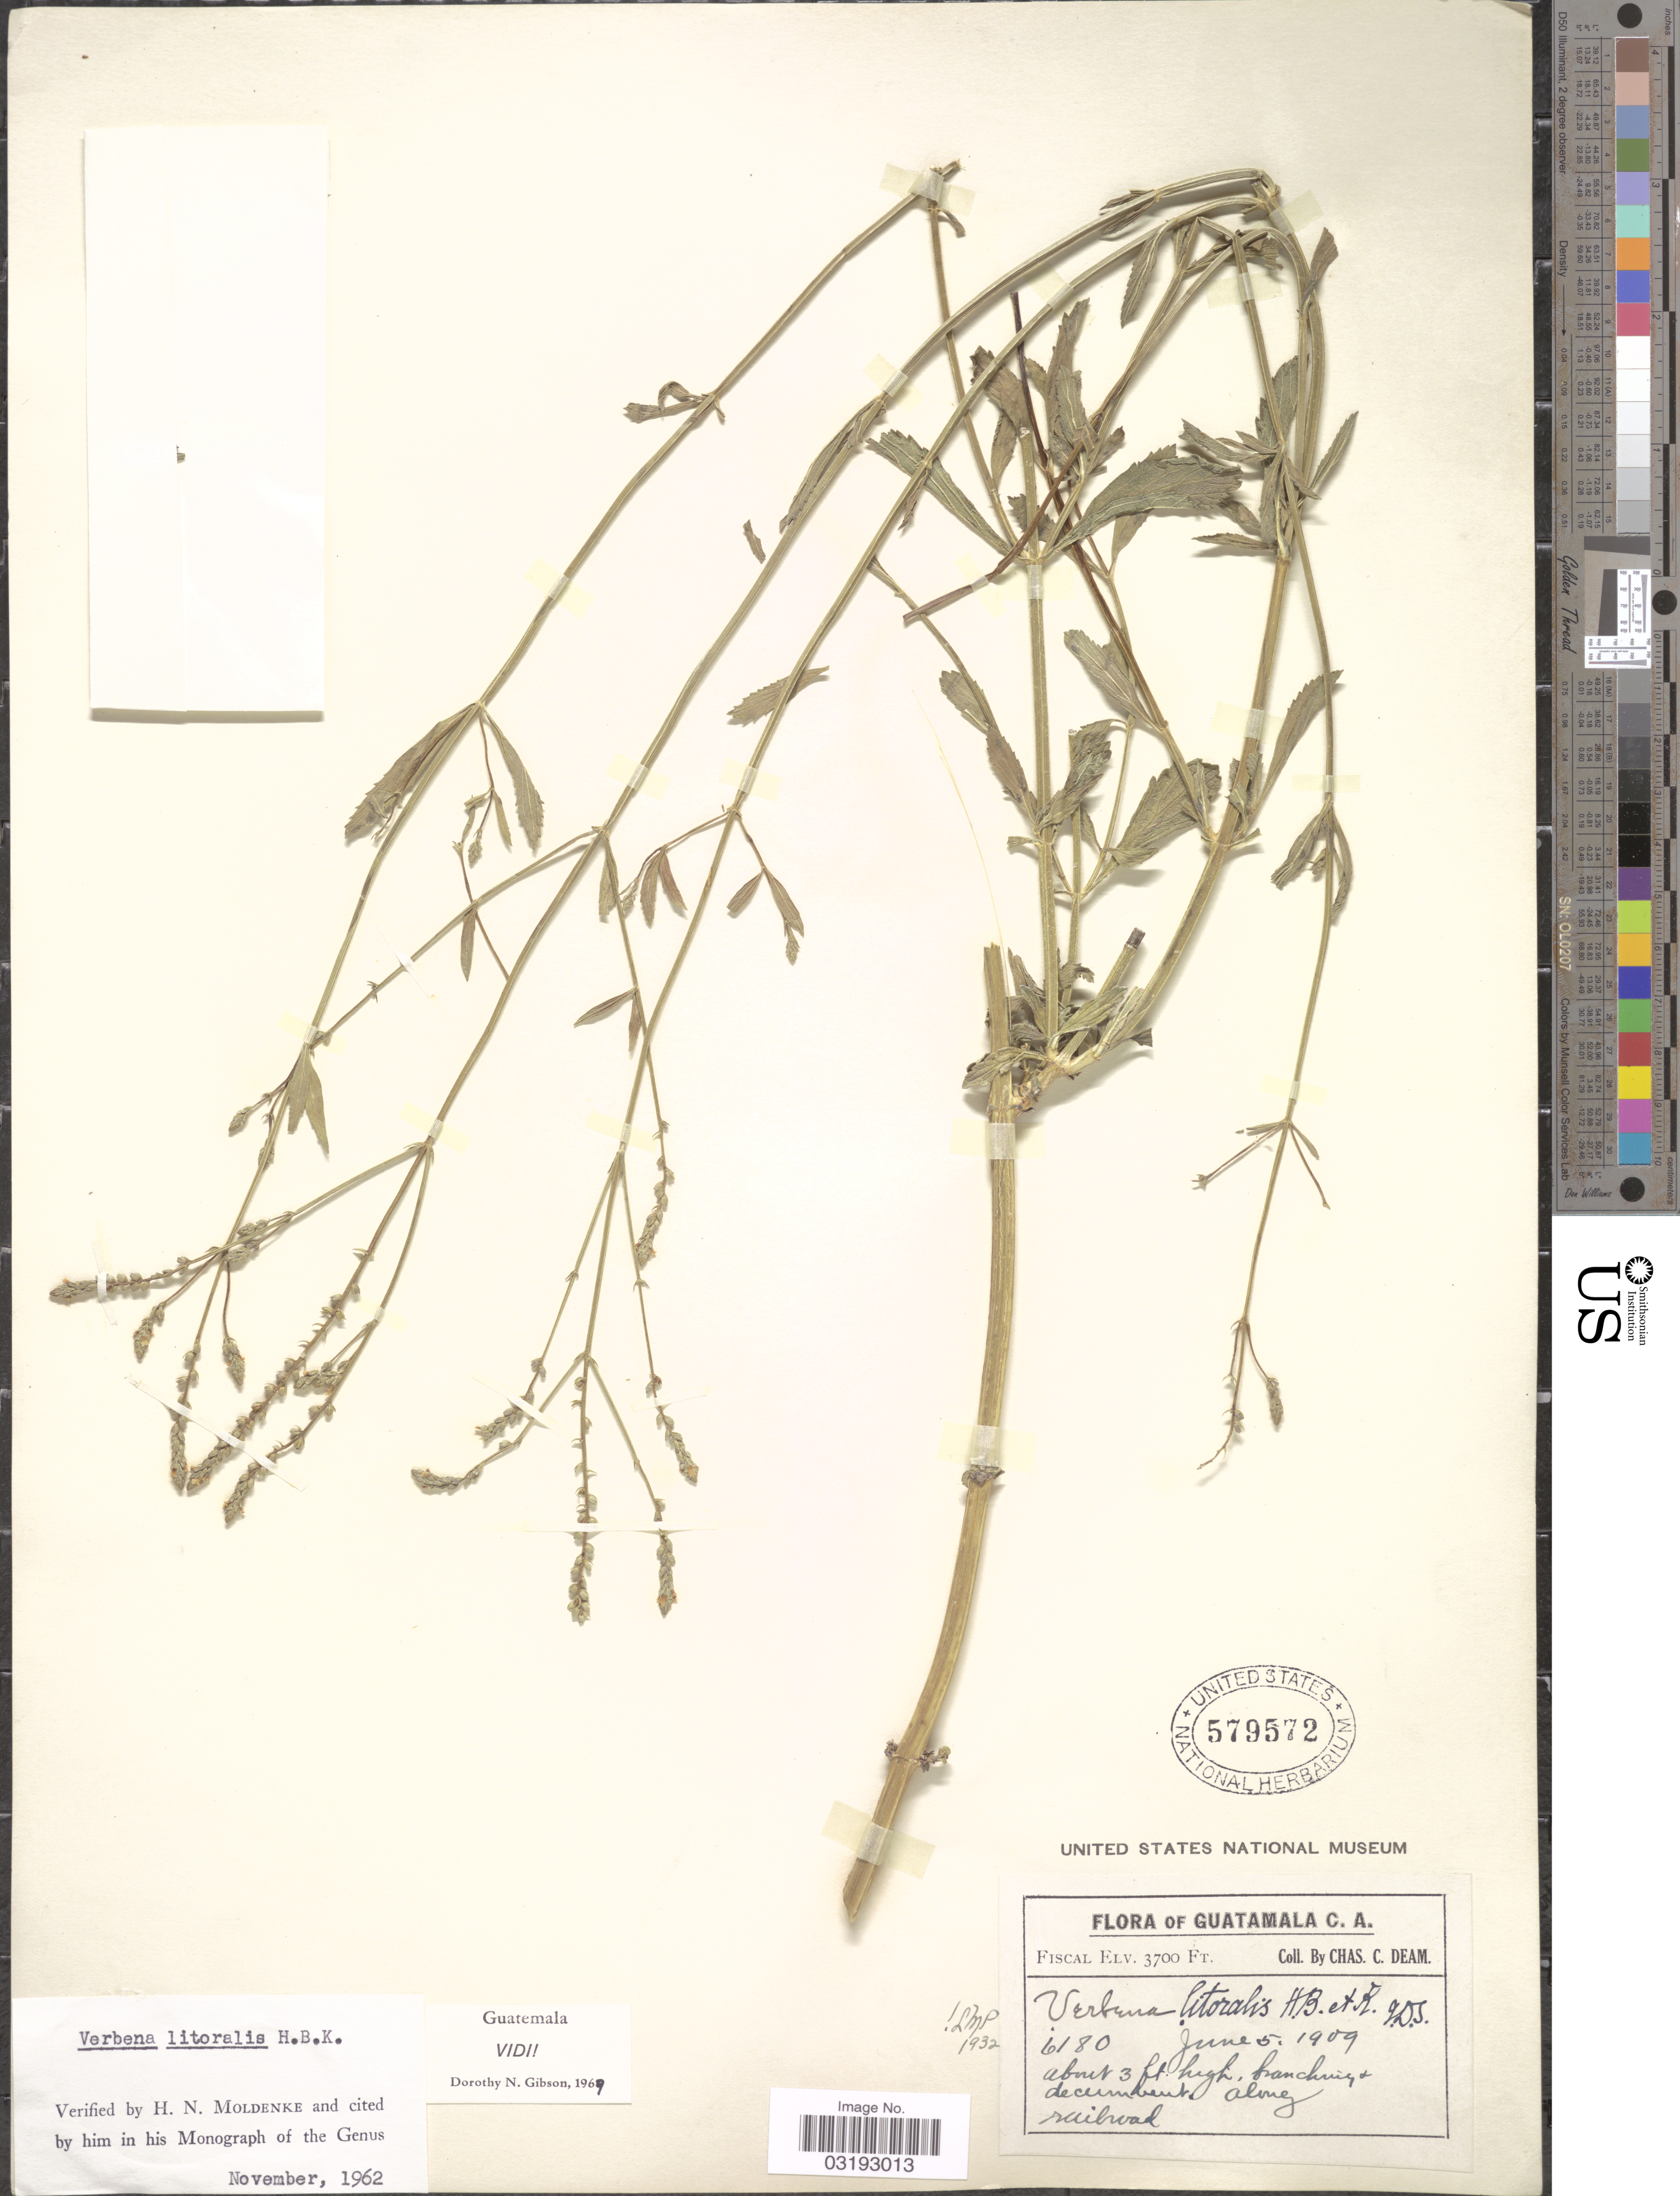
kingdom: Plantae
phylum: Tracheophyta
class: Magnoliopsida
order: Lamiales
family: Verbenaceae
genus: Verbena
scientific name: Verbena litoralis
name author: Kunth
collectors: C. C. Deam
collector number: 6180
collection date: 1909-06-05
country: Guatemala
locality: Fiscal.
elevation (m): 1128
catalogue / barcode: US 579572